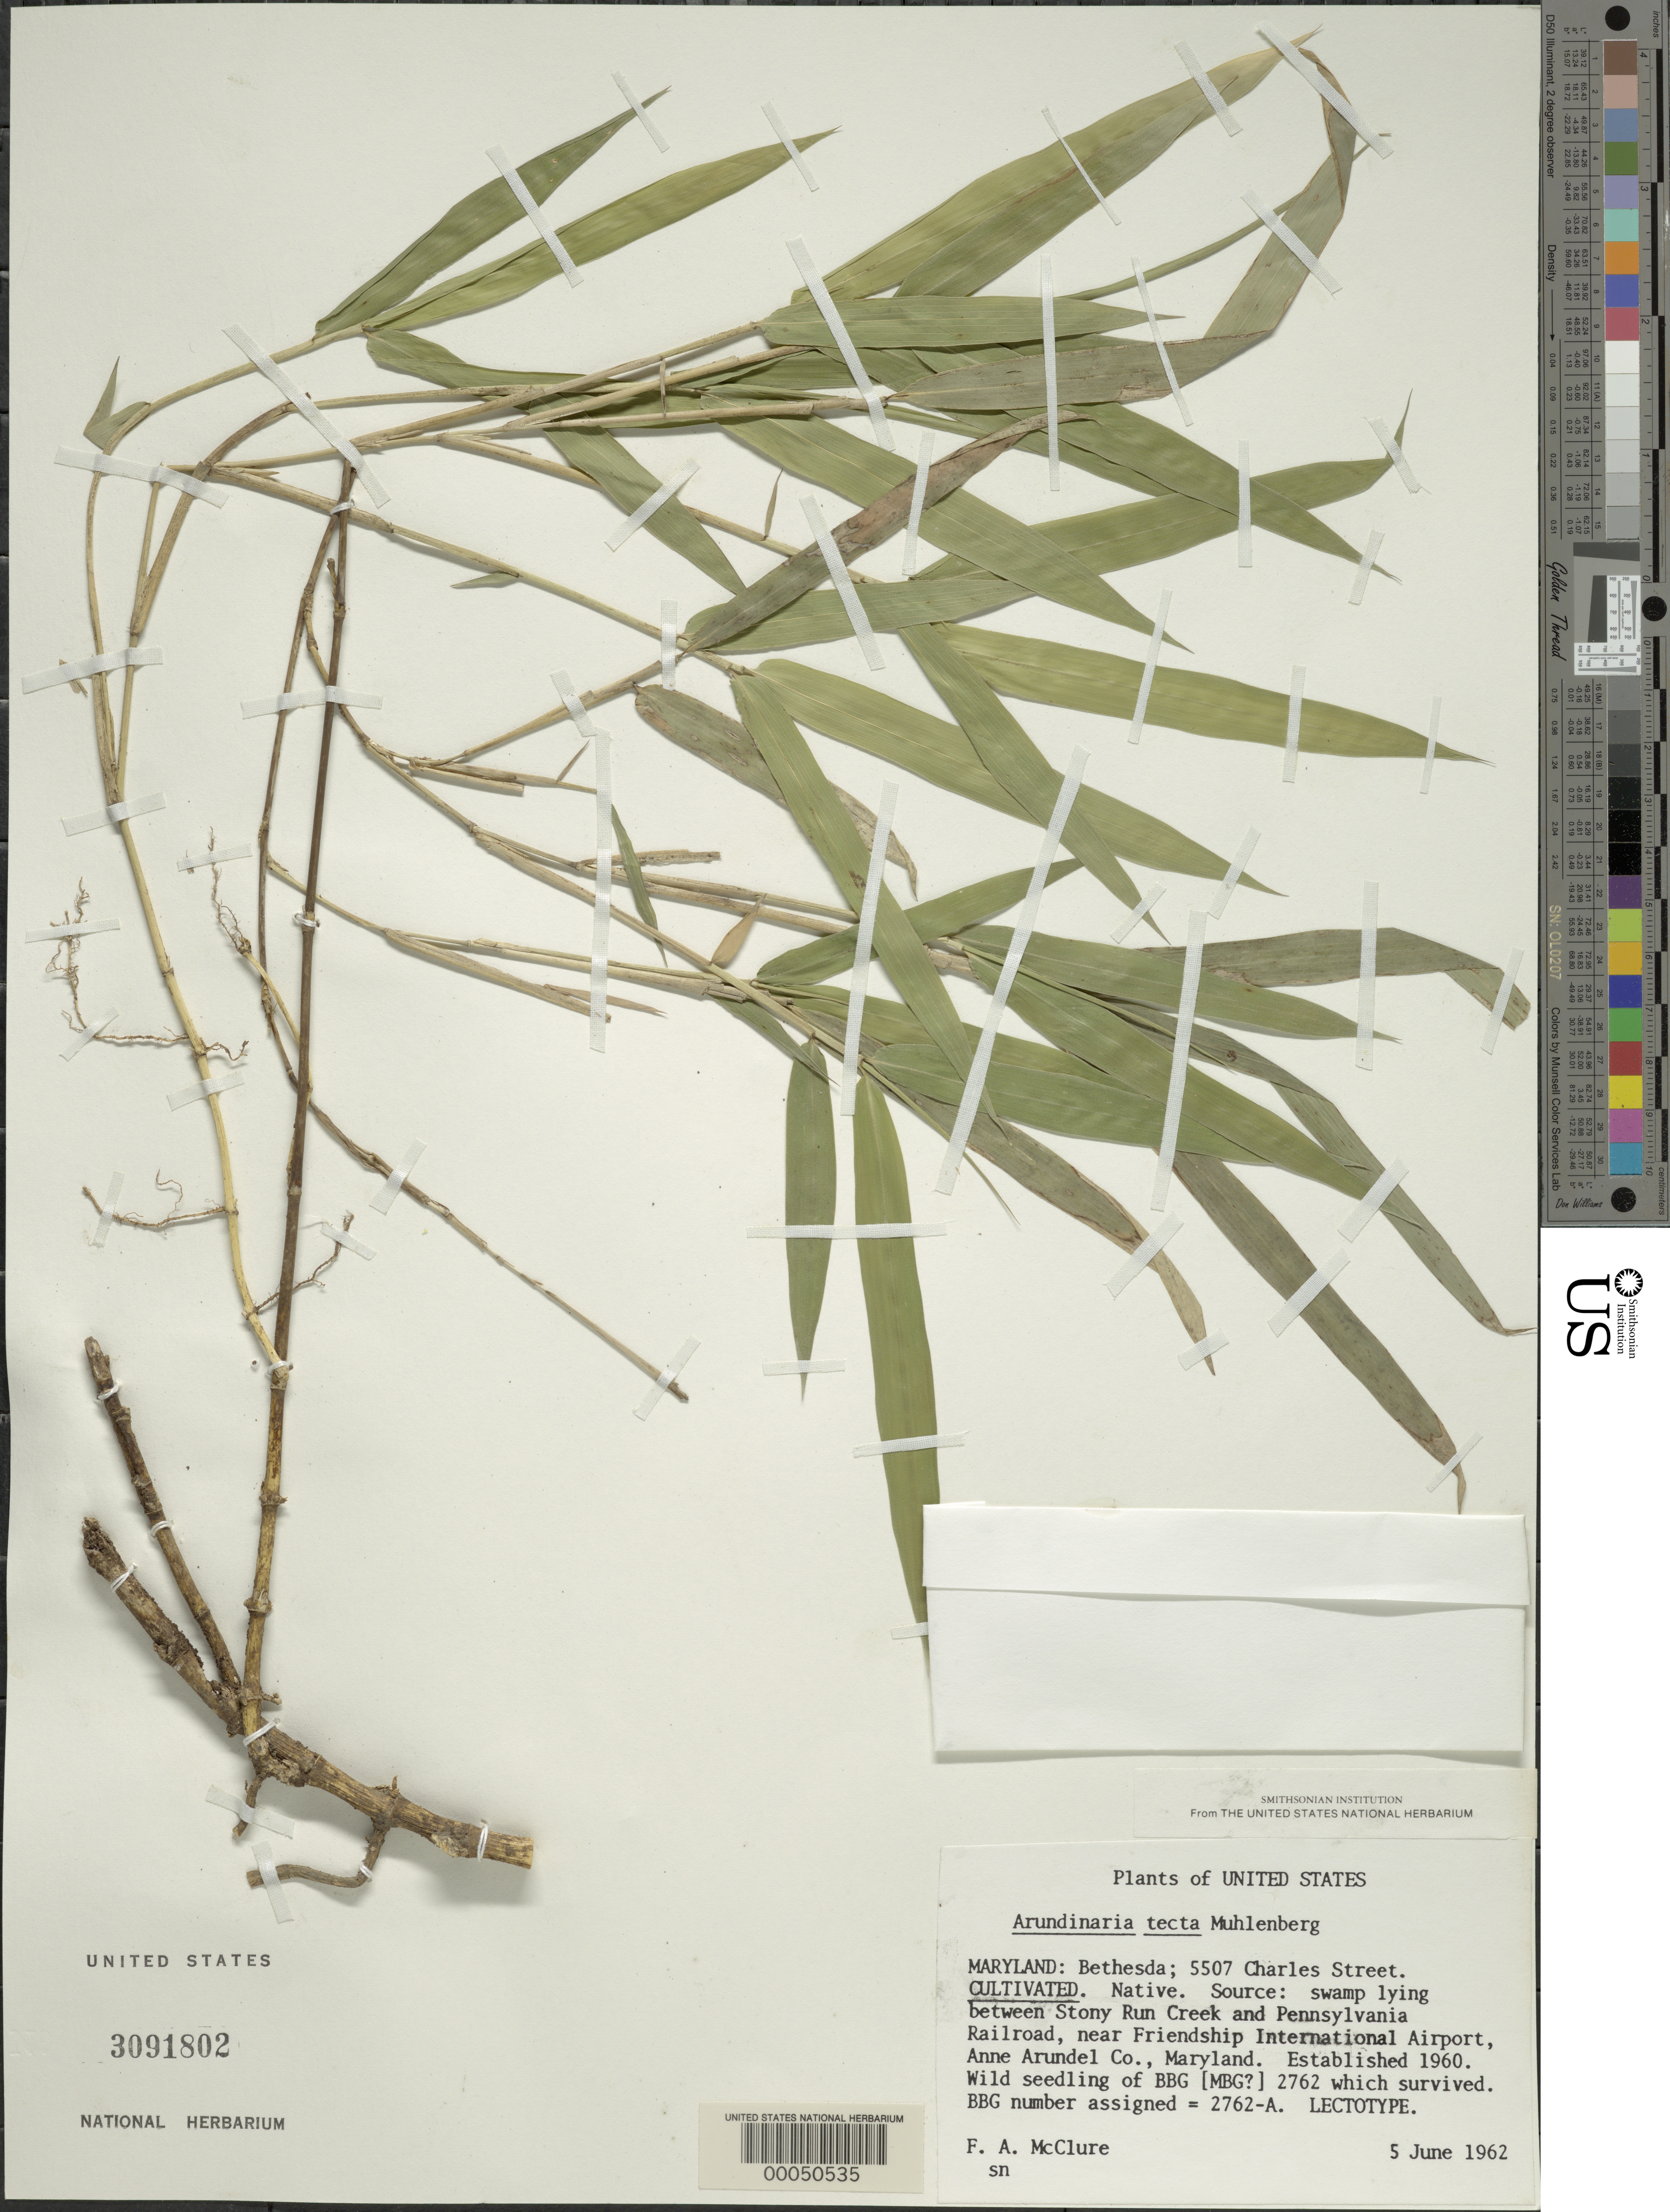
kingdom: Plantae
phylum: Tracheophyta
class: Liliopsida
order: Poales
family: Poaceae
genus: Arundinaria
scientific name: Arundinaria tecta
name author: (Walter) Muhl.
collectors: F. A. McClure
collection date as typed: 05 Jun 1962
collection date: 1962-06-05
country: United States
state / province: Maryland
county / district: Montgomery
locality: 5507 Charles Street, Bethesda (McClure's garden)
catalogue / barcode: US 3091802